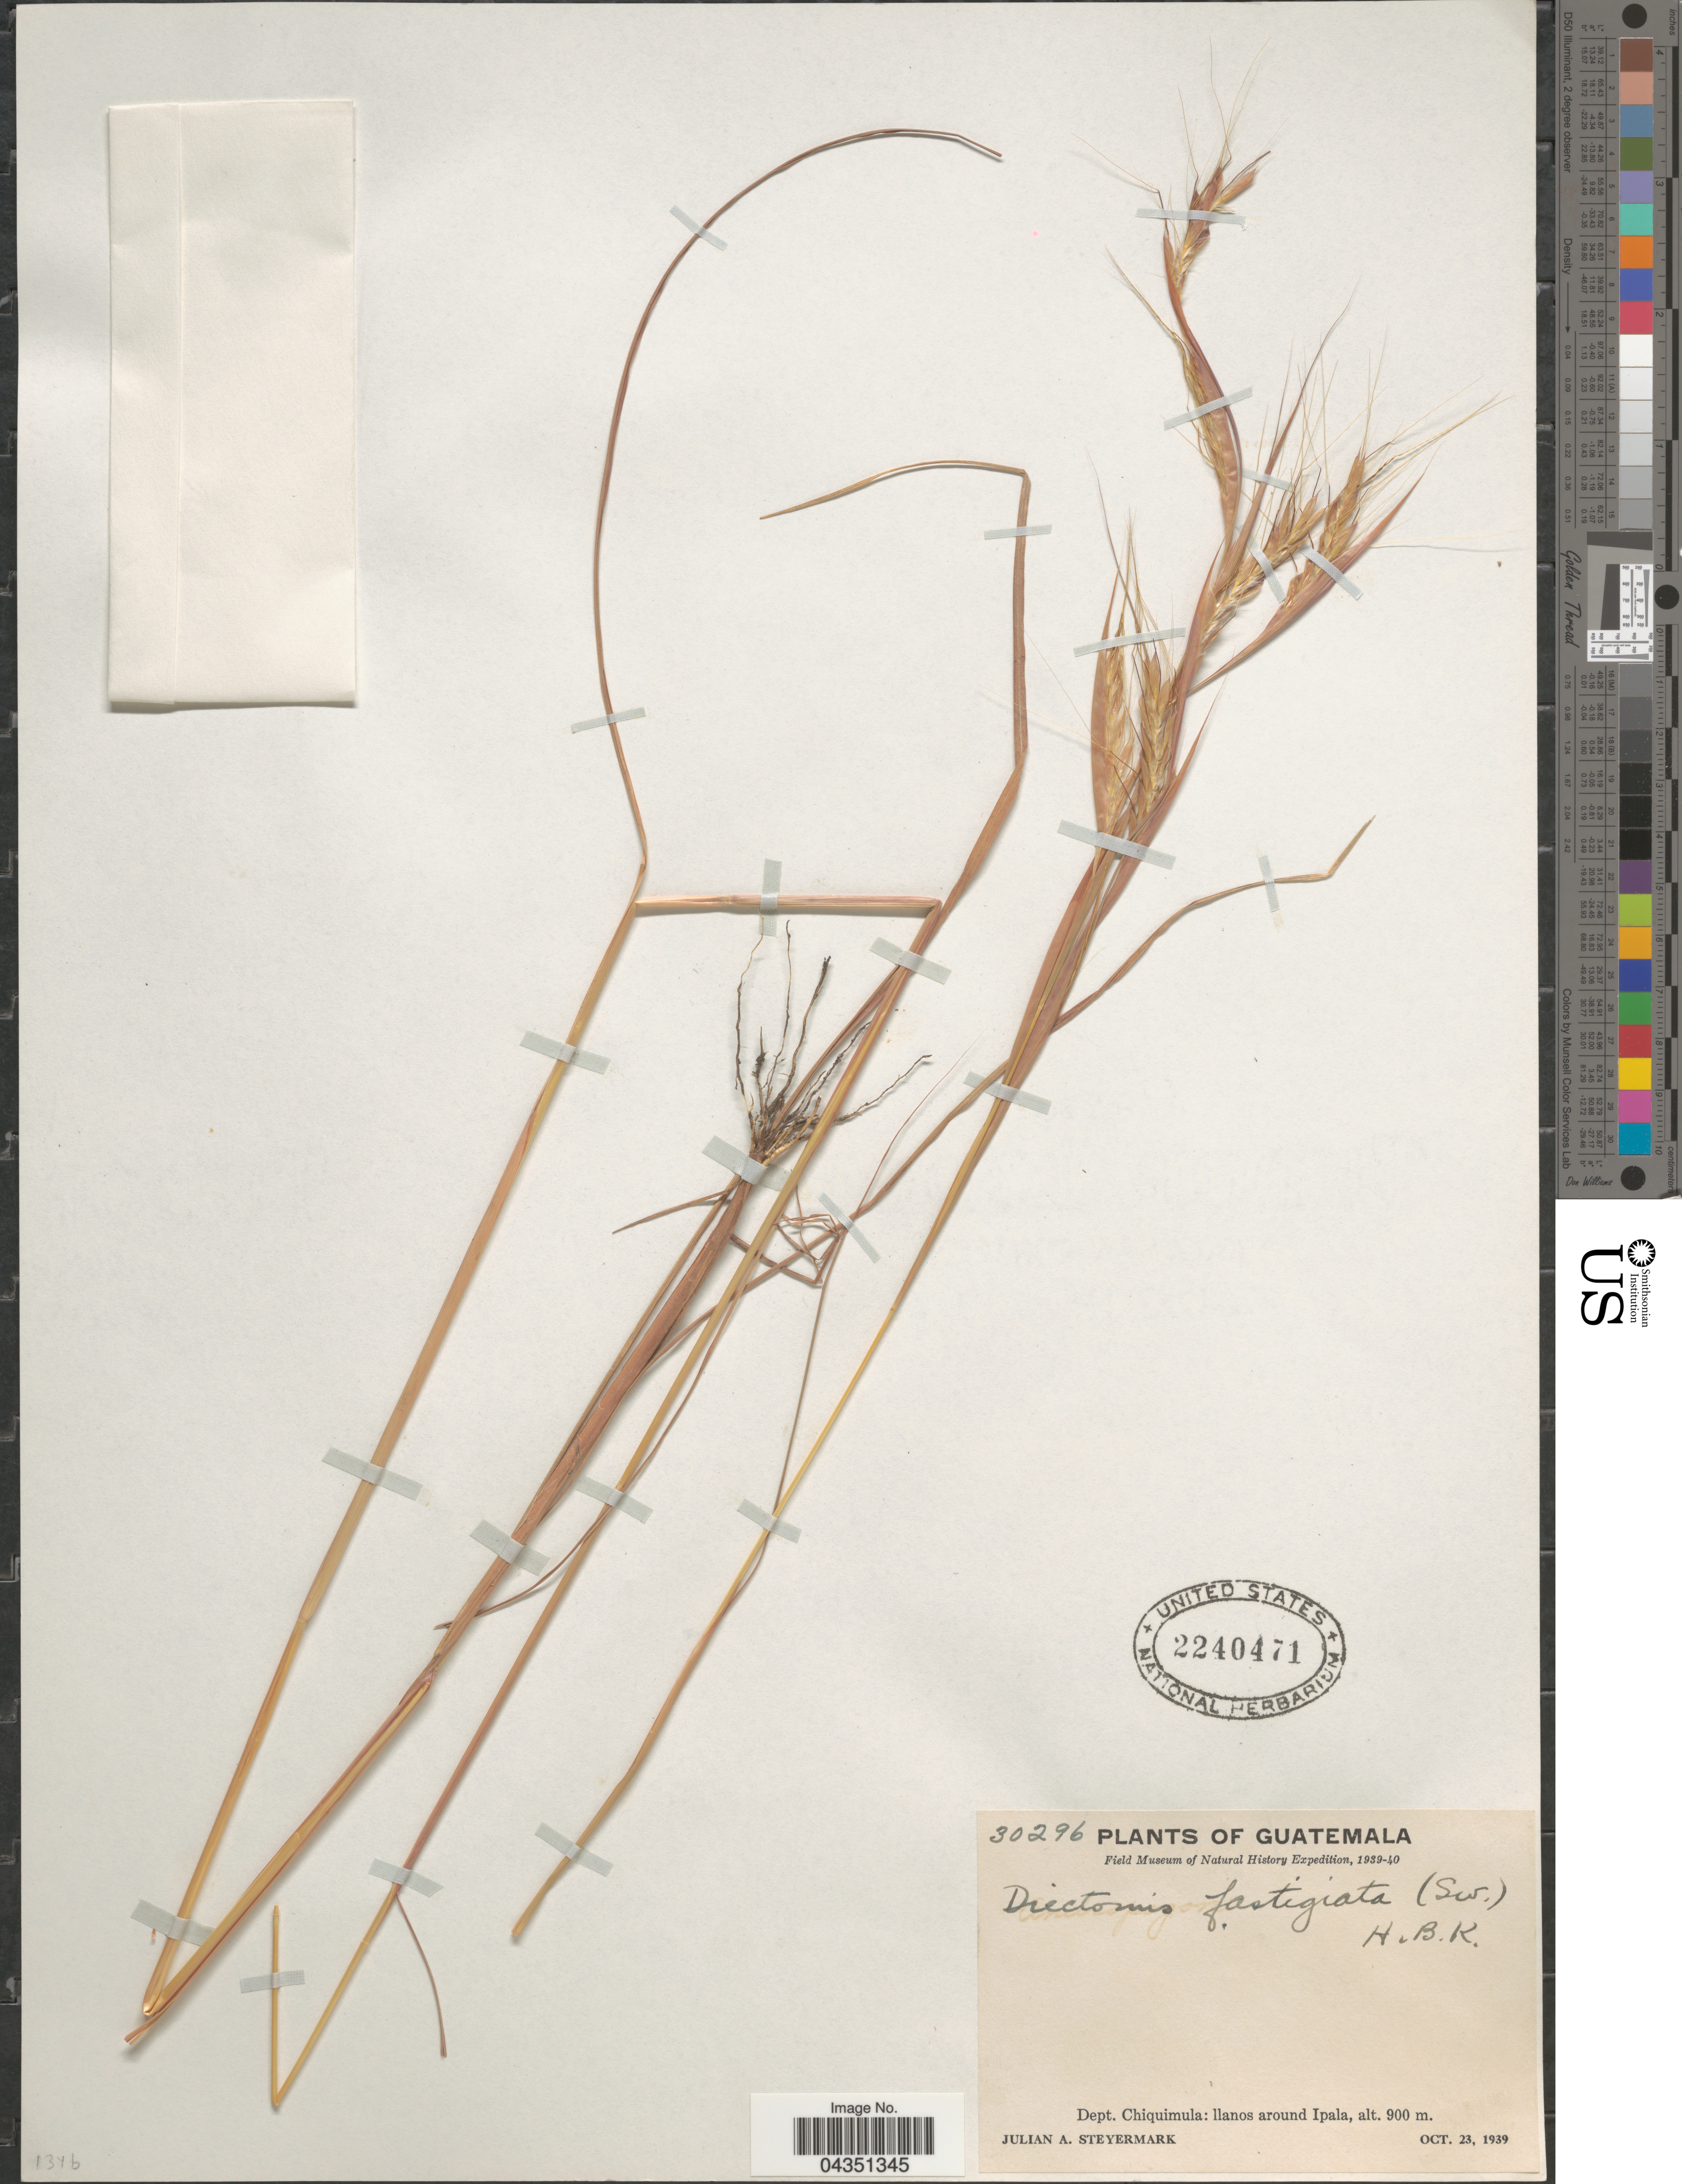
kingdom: Plantae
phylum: Tracheophyta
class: Liliopsida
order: Poales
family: Poaceae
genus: Diectomis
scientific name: Diectomis fastigiata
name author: (Sw.) P. Beauv.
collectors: J. Steyermark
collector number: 30296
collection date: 1939-10-23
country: Guatemala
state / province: Chiquimula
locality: Field Museum of Natural History Expedition, 1939-40. Dept. Chiquimula: Ilanos around Ipala.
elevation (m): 900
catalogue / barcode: US 2240471